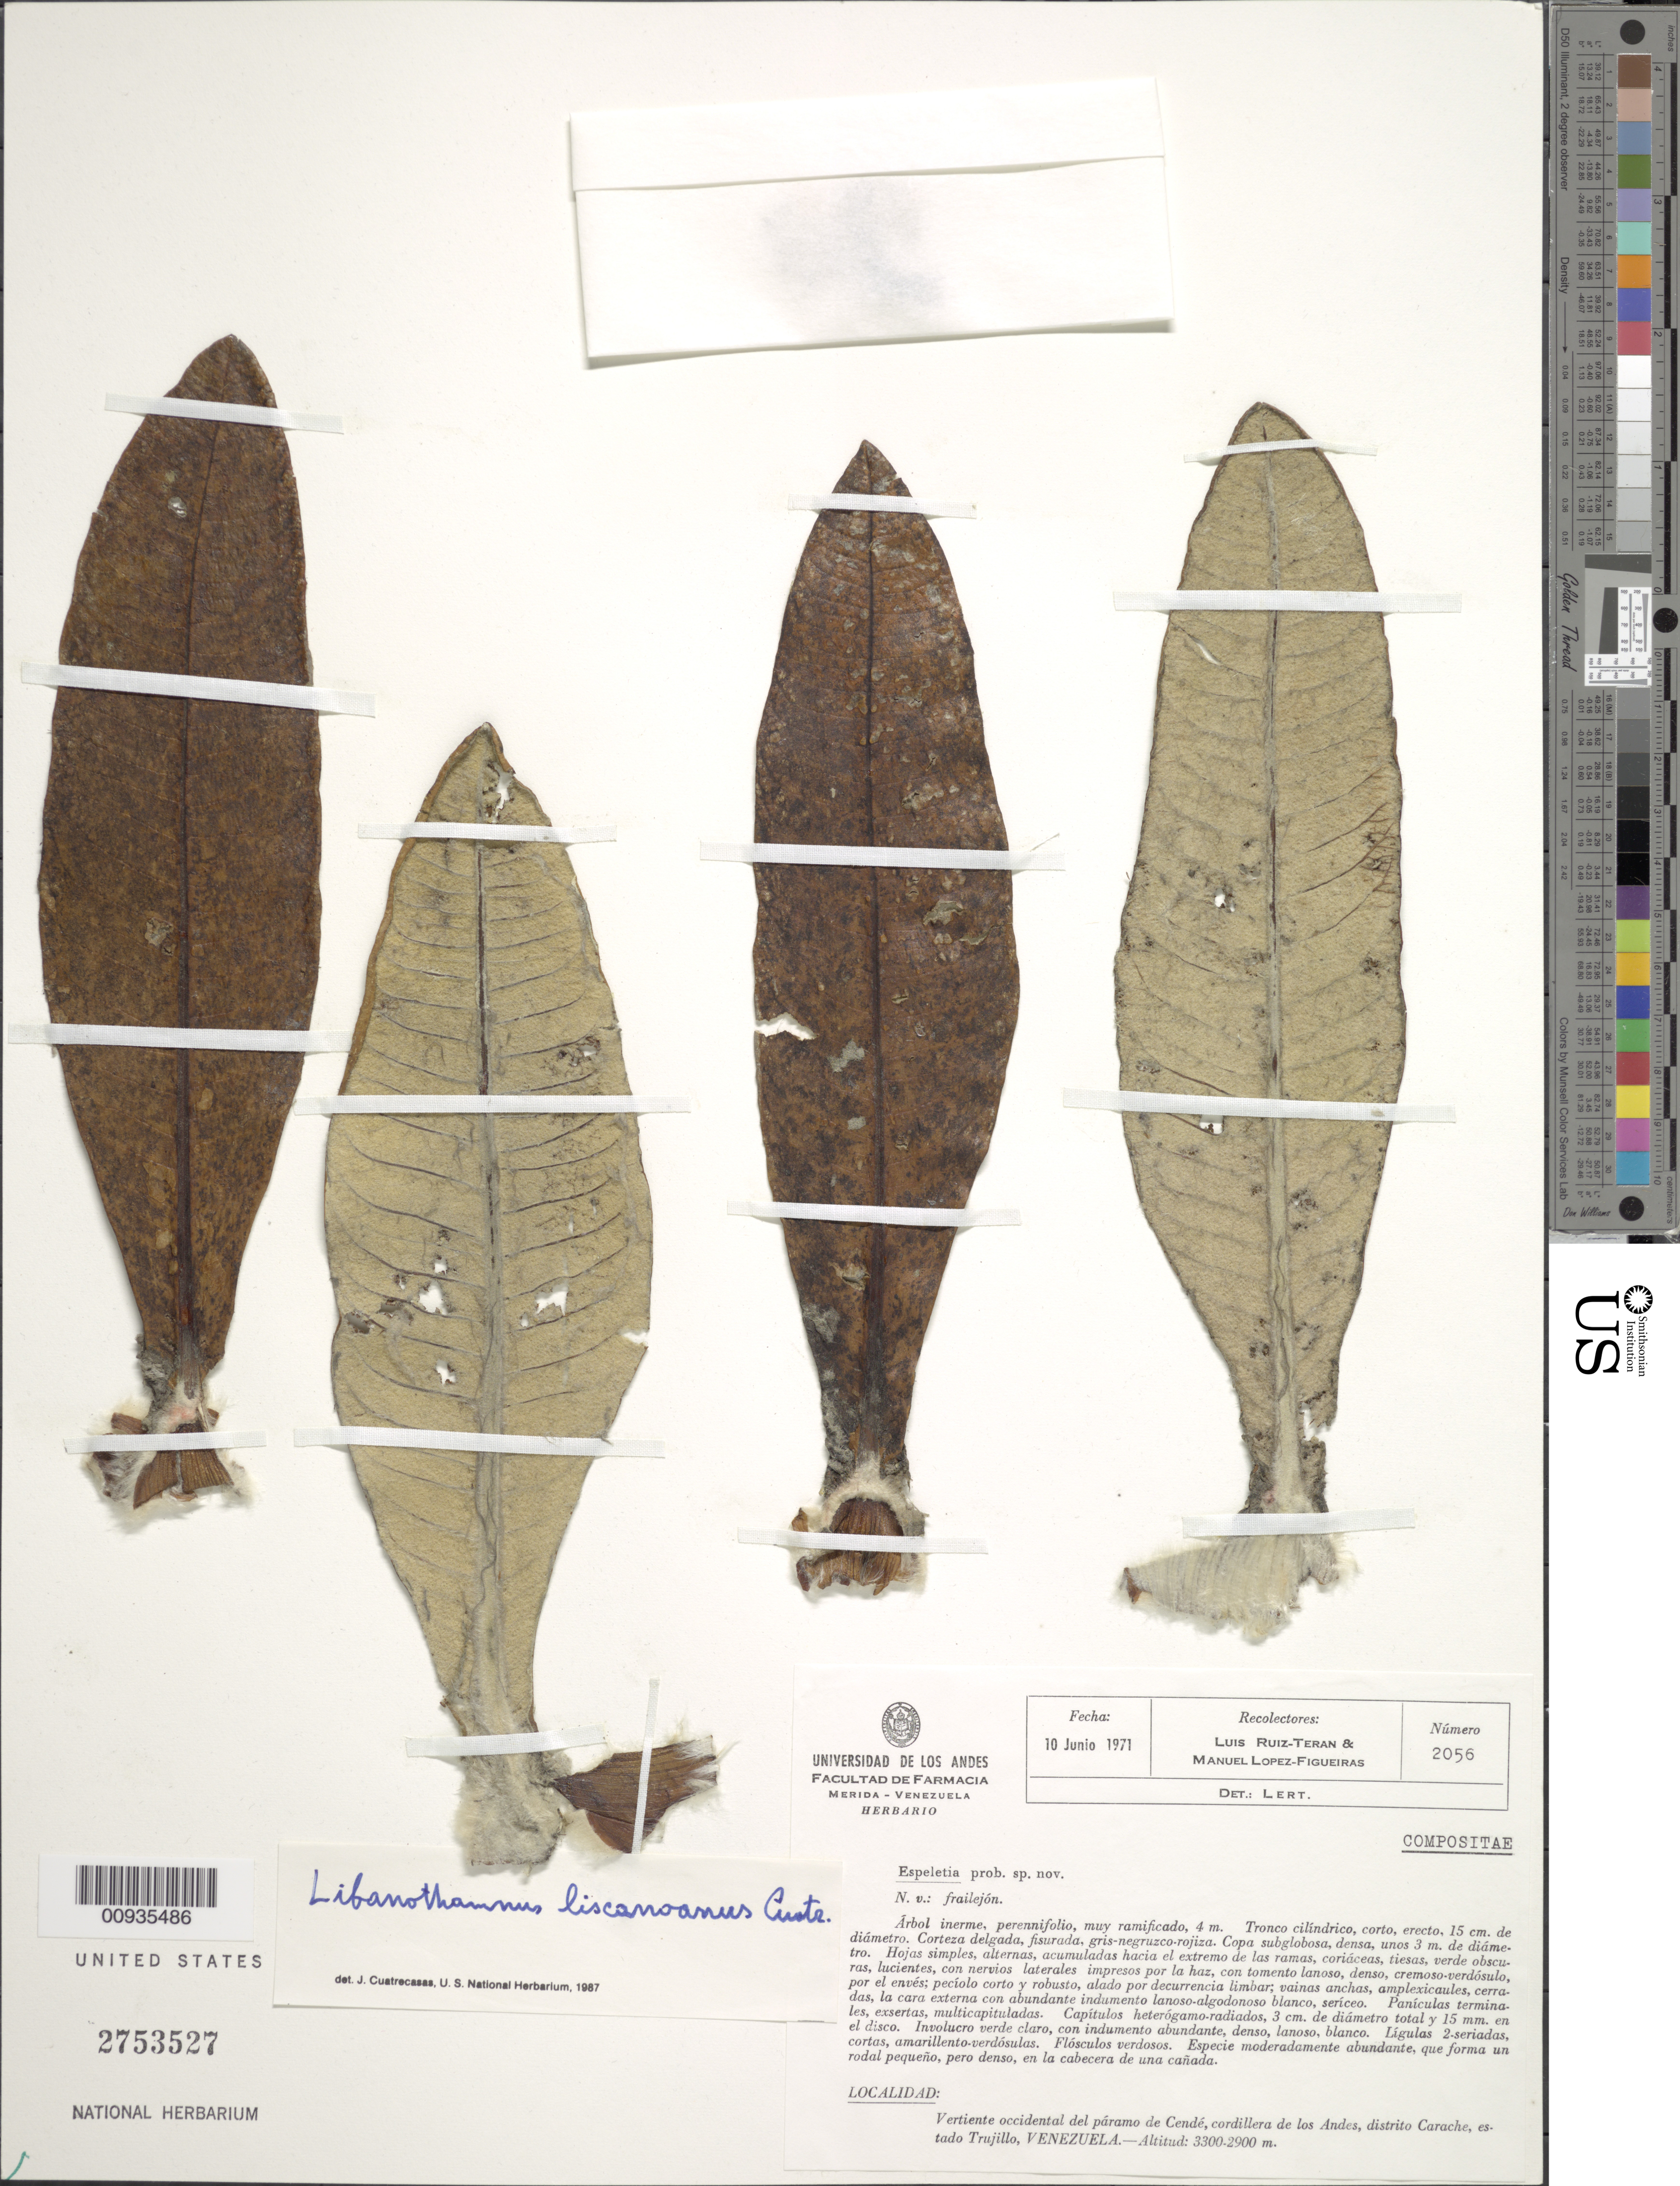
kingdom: Plantae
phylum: Tracheophyta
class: Magnoliopsida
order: Asterales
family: Asteraceae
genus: Libanothamnus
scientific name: Libanothamnus liscanoanus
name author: (Cuatrec.) Cuatrec.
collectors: L. Teran & M. López Figueiras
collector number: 2056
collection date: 1971-06-10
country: Venezuela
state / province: Trujillo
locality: Vertiente occidental del paramo de Cende, cordillera de los Andes, distrito Carache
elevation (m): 2900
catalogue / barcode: US 2753527